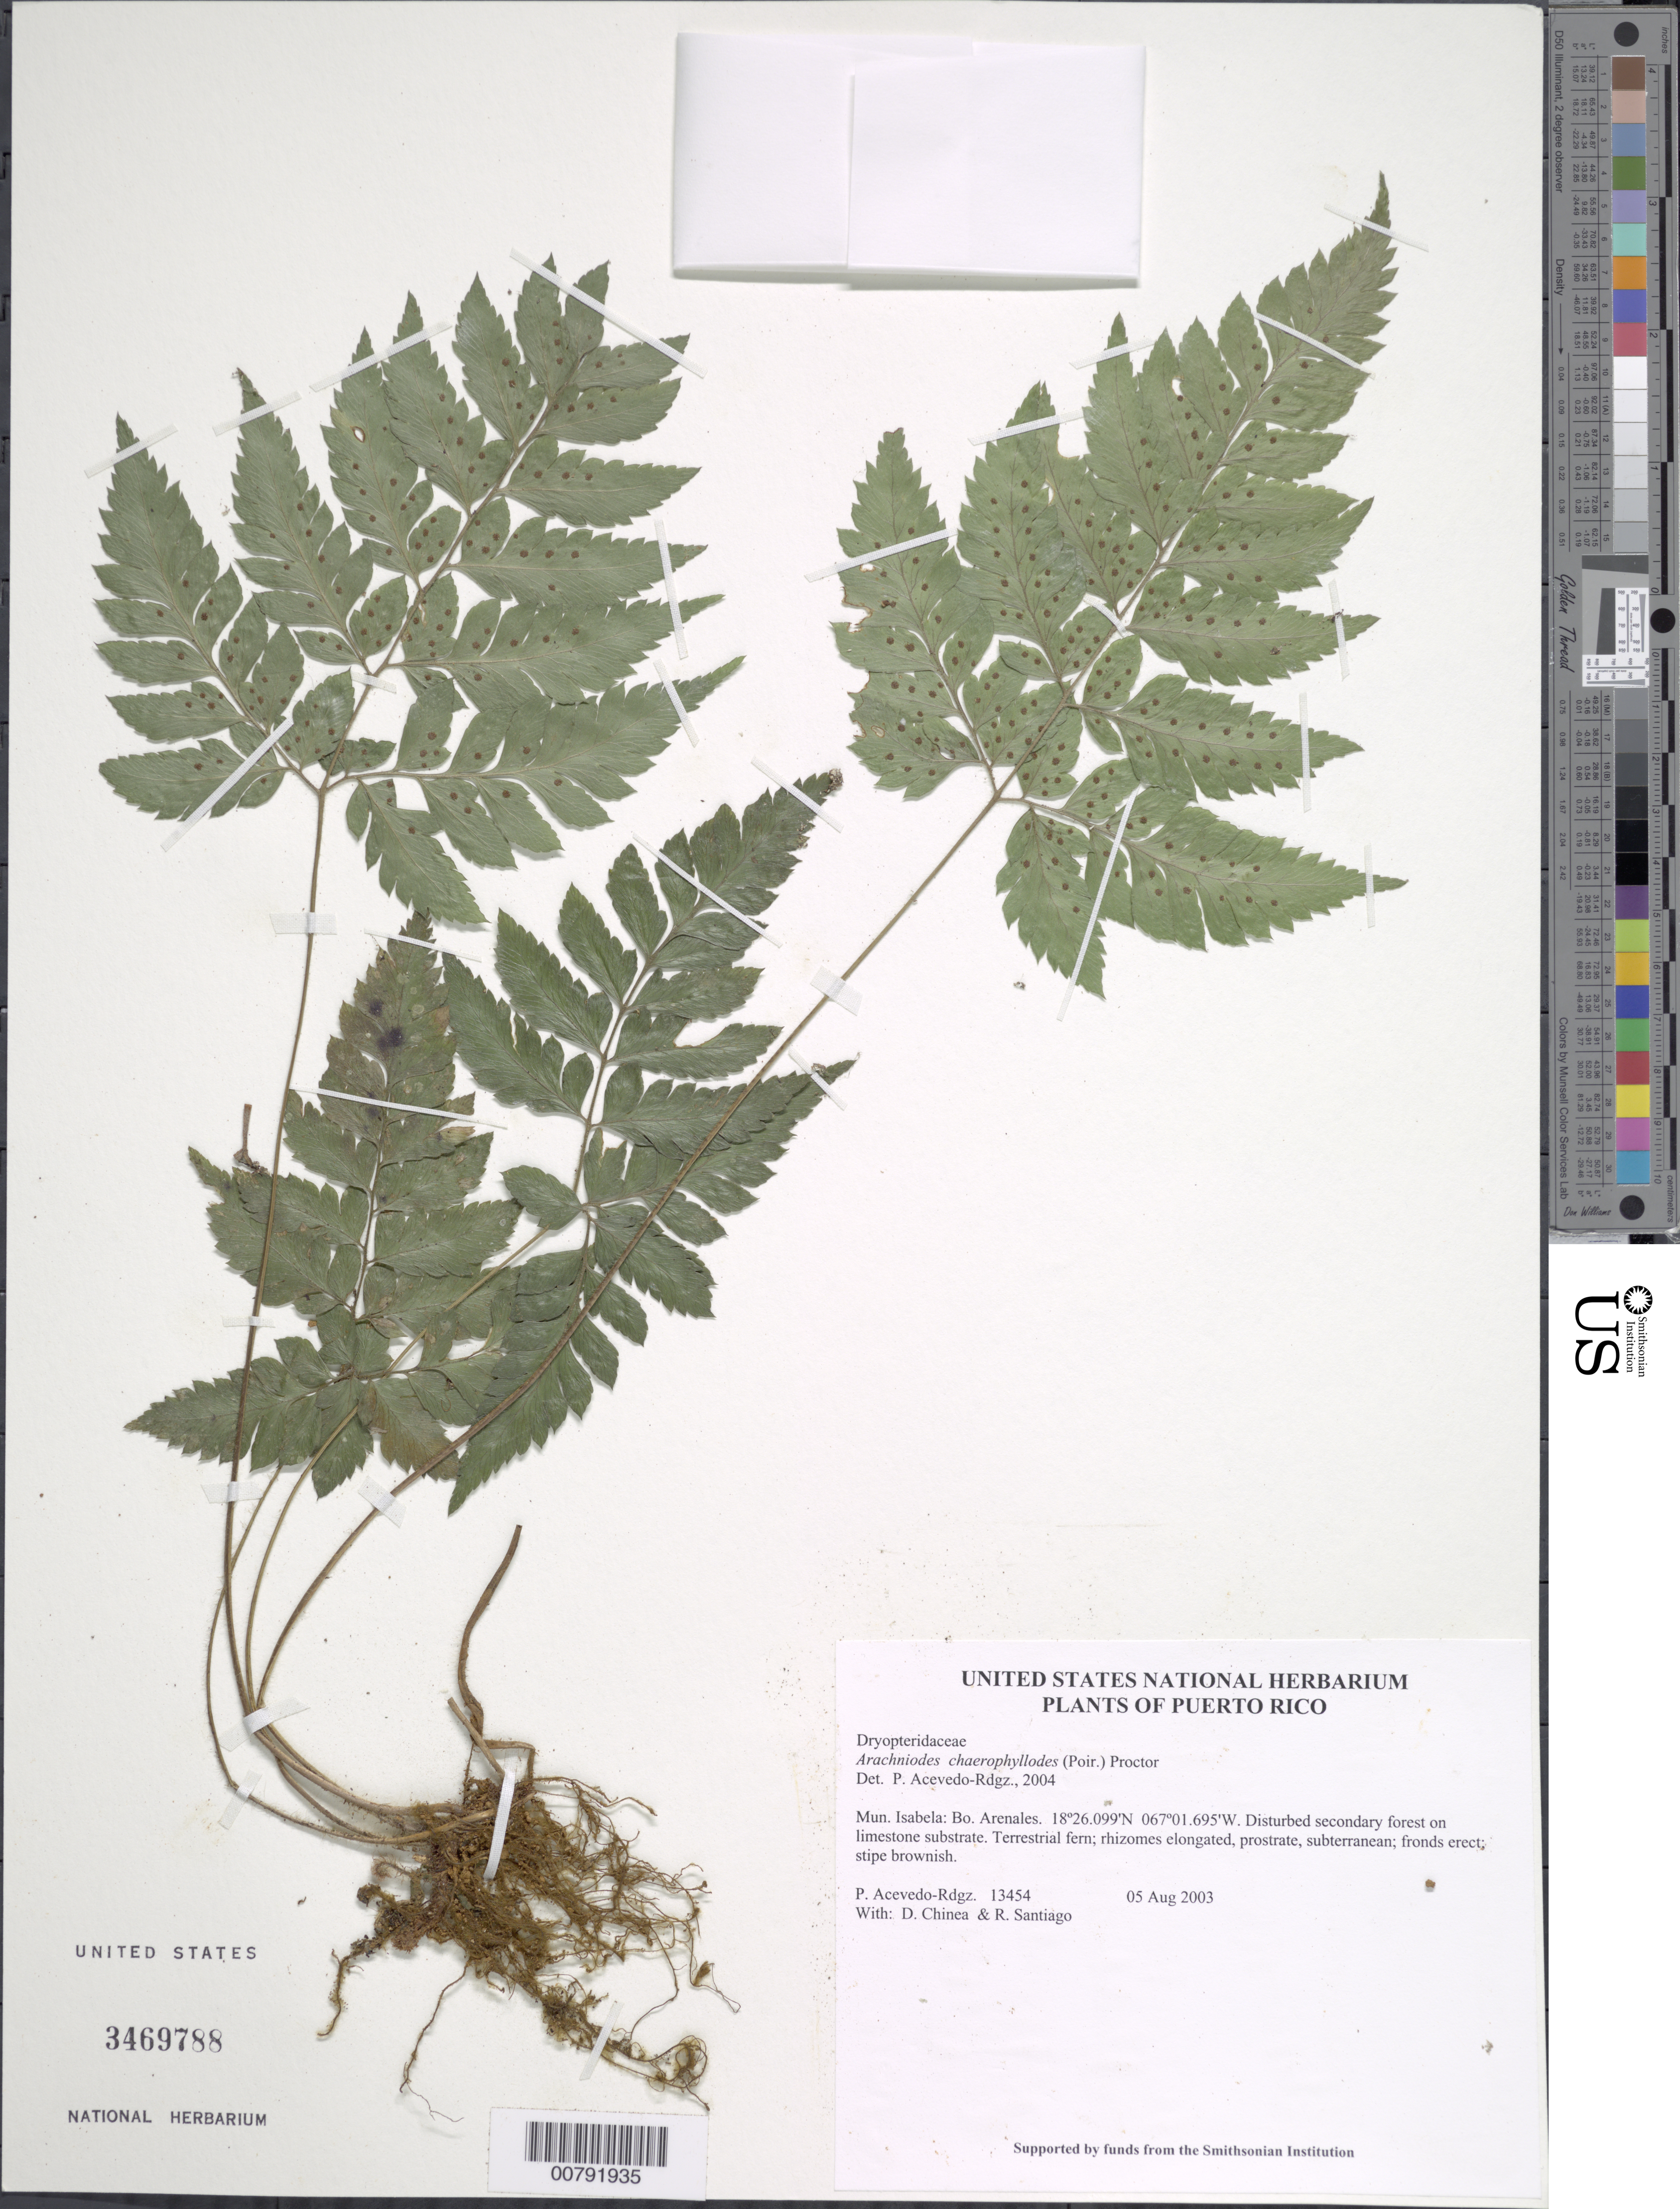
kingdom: Plantae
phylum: Tracheophyta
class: Polypodiopsida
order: Polypodiales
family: Dryopteridaceae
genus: Polystichopsis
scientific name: Polystichopsis chaerophylloides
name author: (Poir.) C.V. Morton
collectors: P. Acevedo-Rodr., D. Chinea & R. Santiago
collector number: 13454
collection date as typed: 05 Aug 2003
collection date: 2003-08-05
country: Puerto Rico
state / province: Isabela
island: Puerto Rico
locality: Mun. Isabela: Bo. Arenales.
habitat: Disturbed secondary forest on limestone substrate.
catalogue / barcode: US 3469788